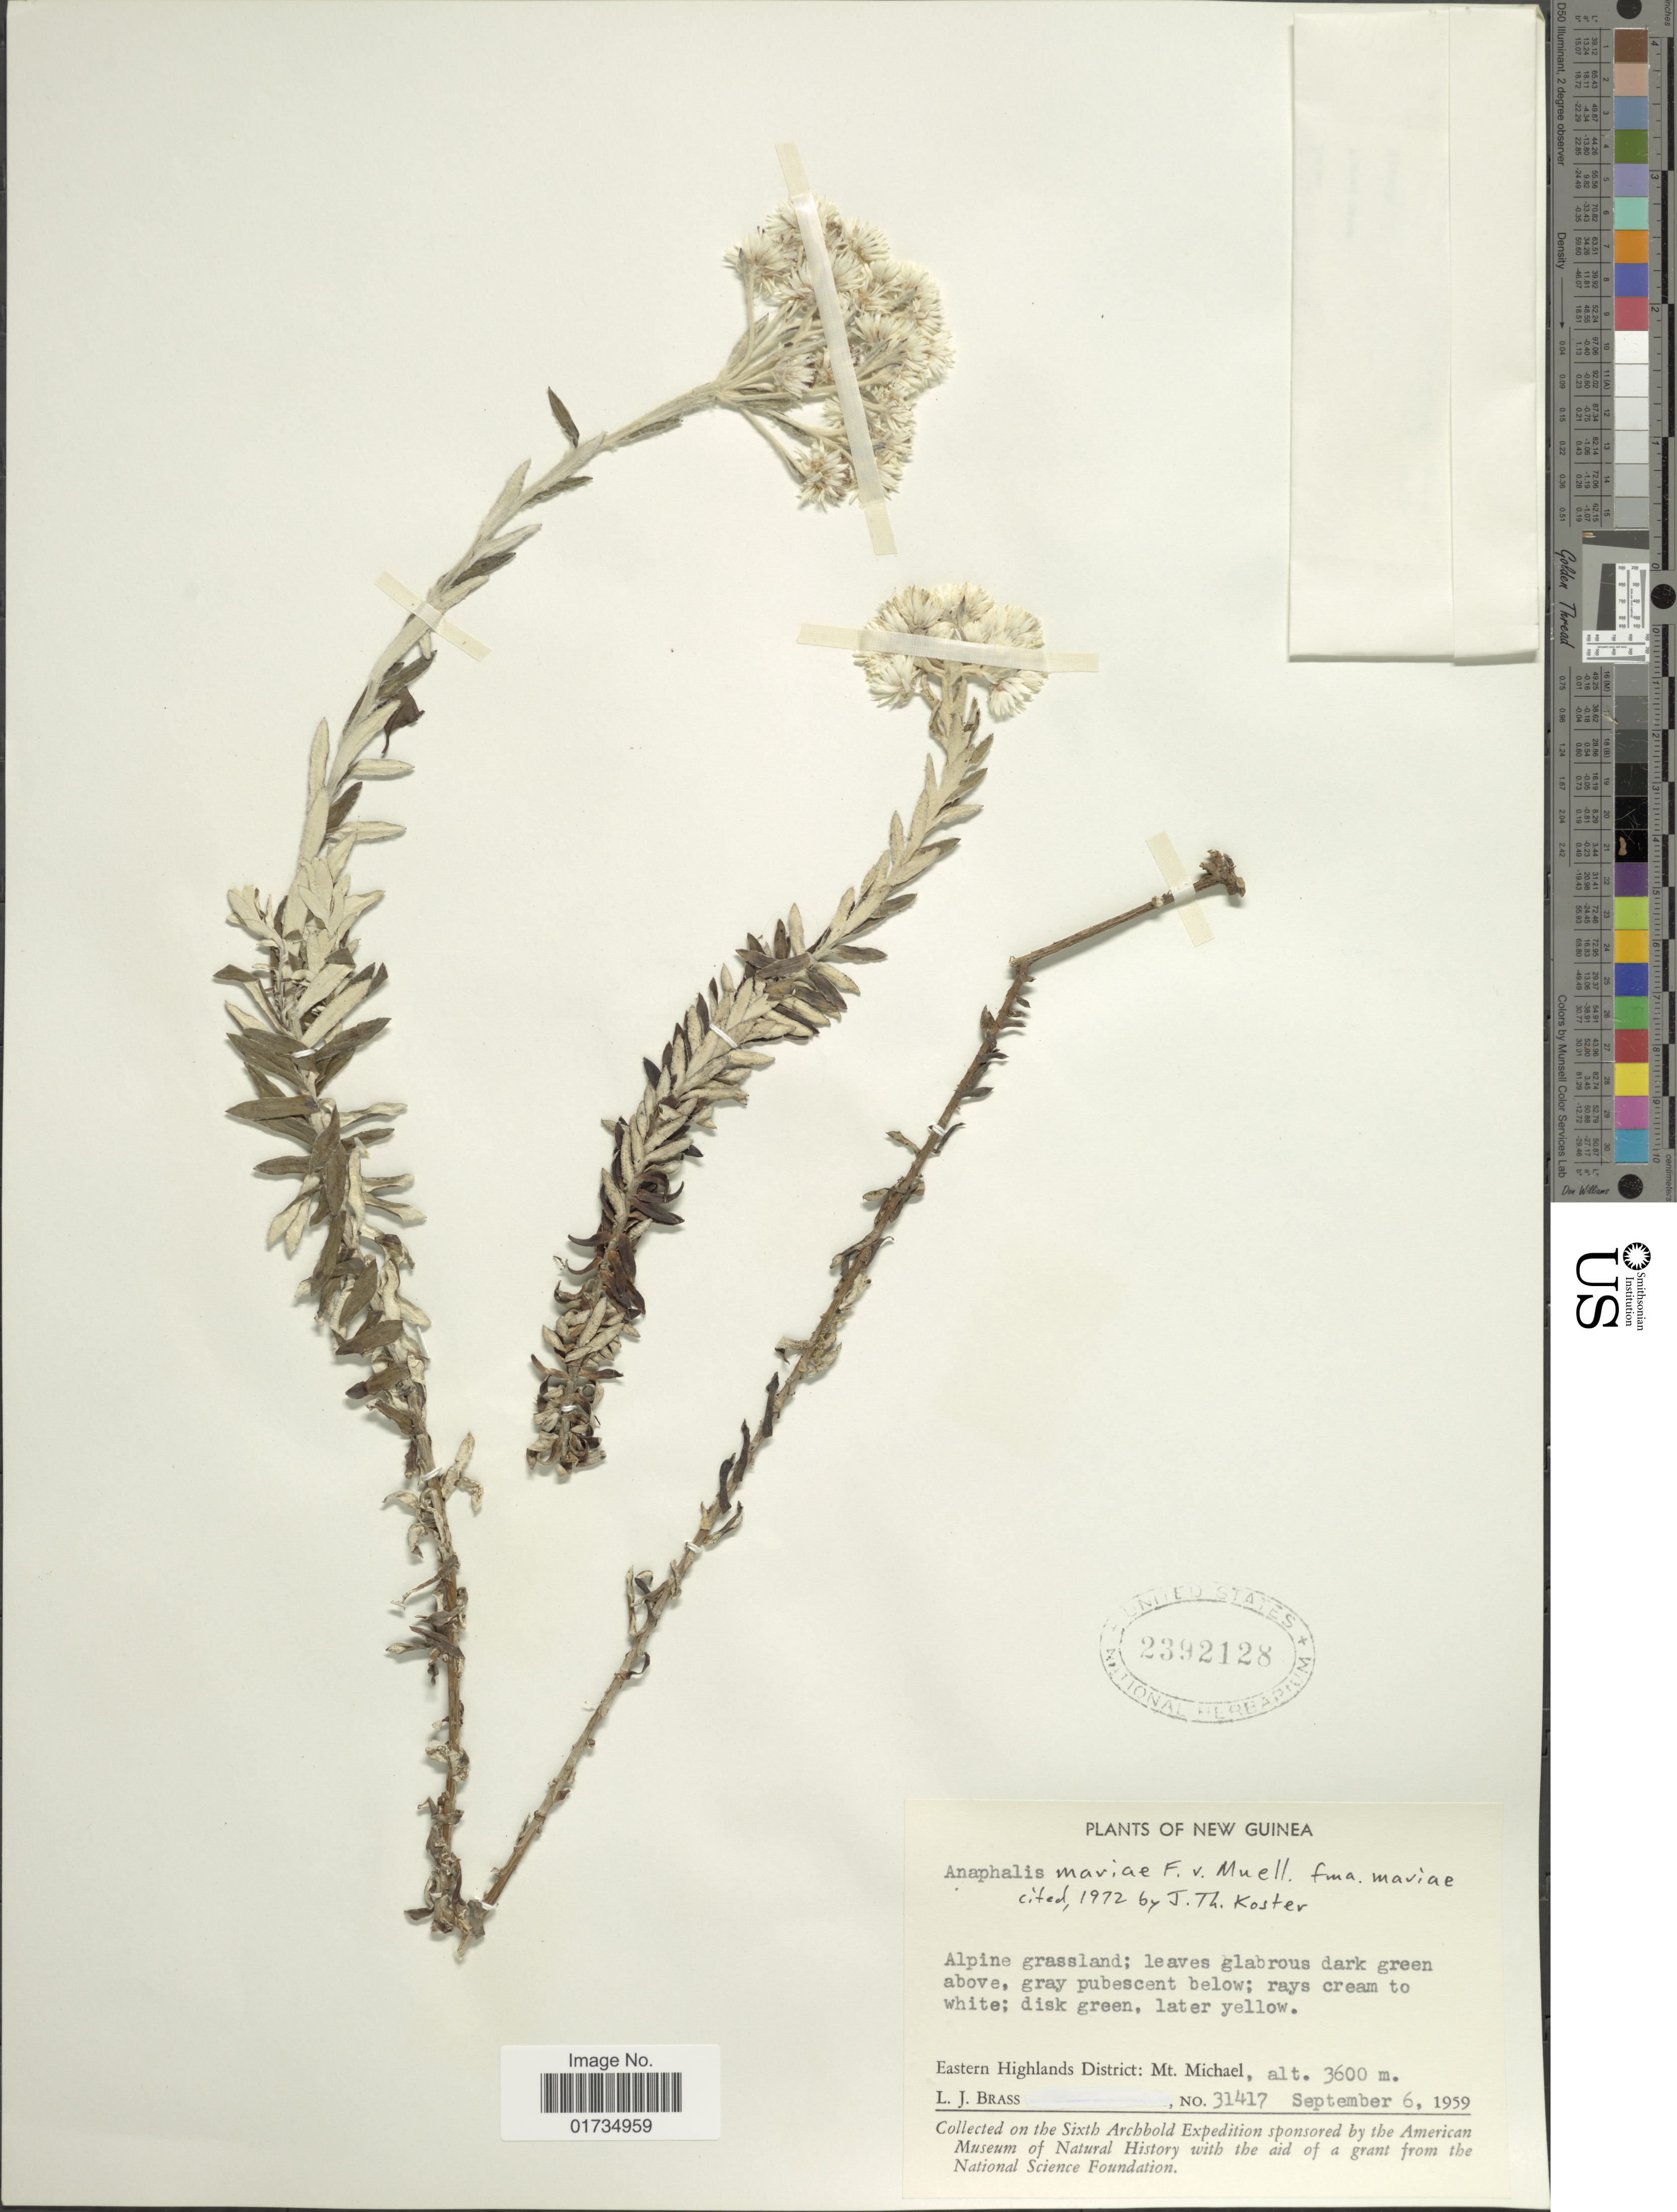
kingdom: Plantae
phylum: Tracheophyta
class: Magnoliopsida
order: Asterales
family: Asteraceae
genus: Anaphalis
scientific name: Anaphalis mariae f. mariae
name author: F. Muell.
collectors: L. J. Brass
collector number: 31417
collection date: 1959-09-06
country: Papua New Guinea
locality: New Guinea. Eastern Highlands District: Mt. Michael.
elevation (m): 3600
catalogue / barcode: US 2392128